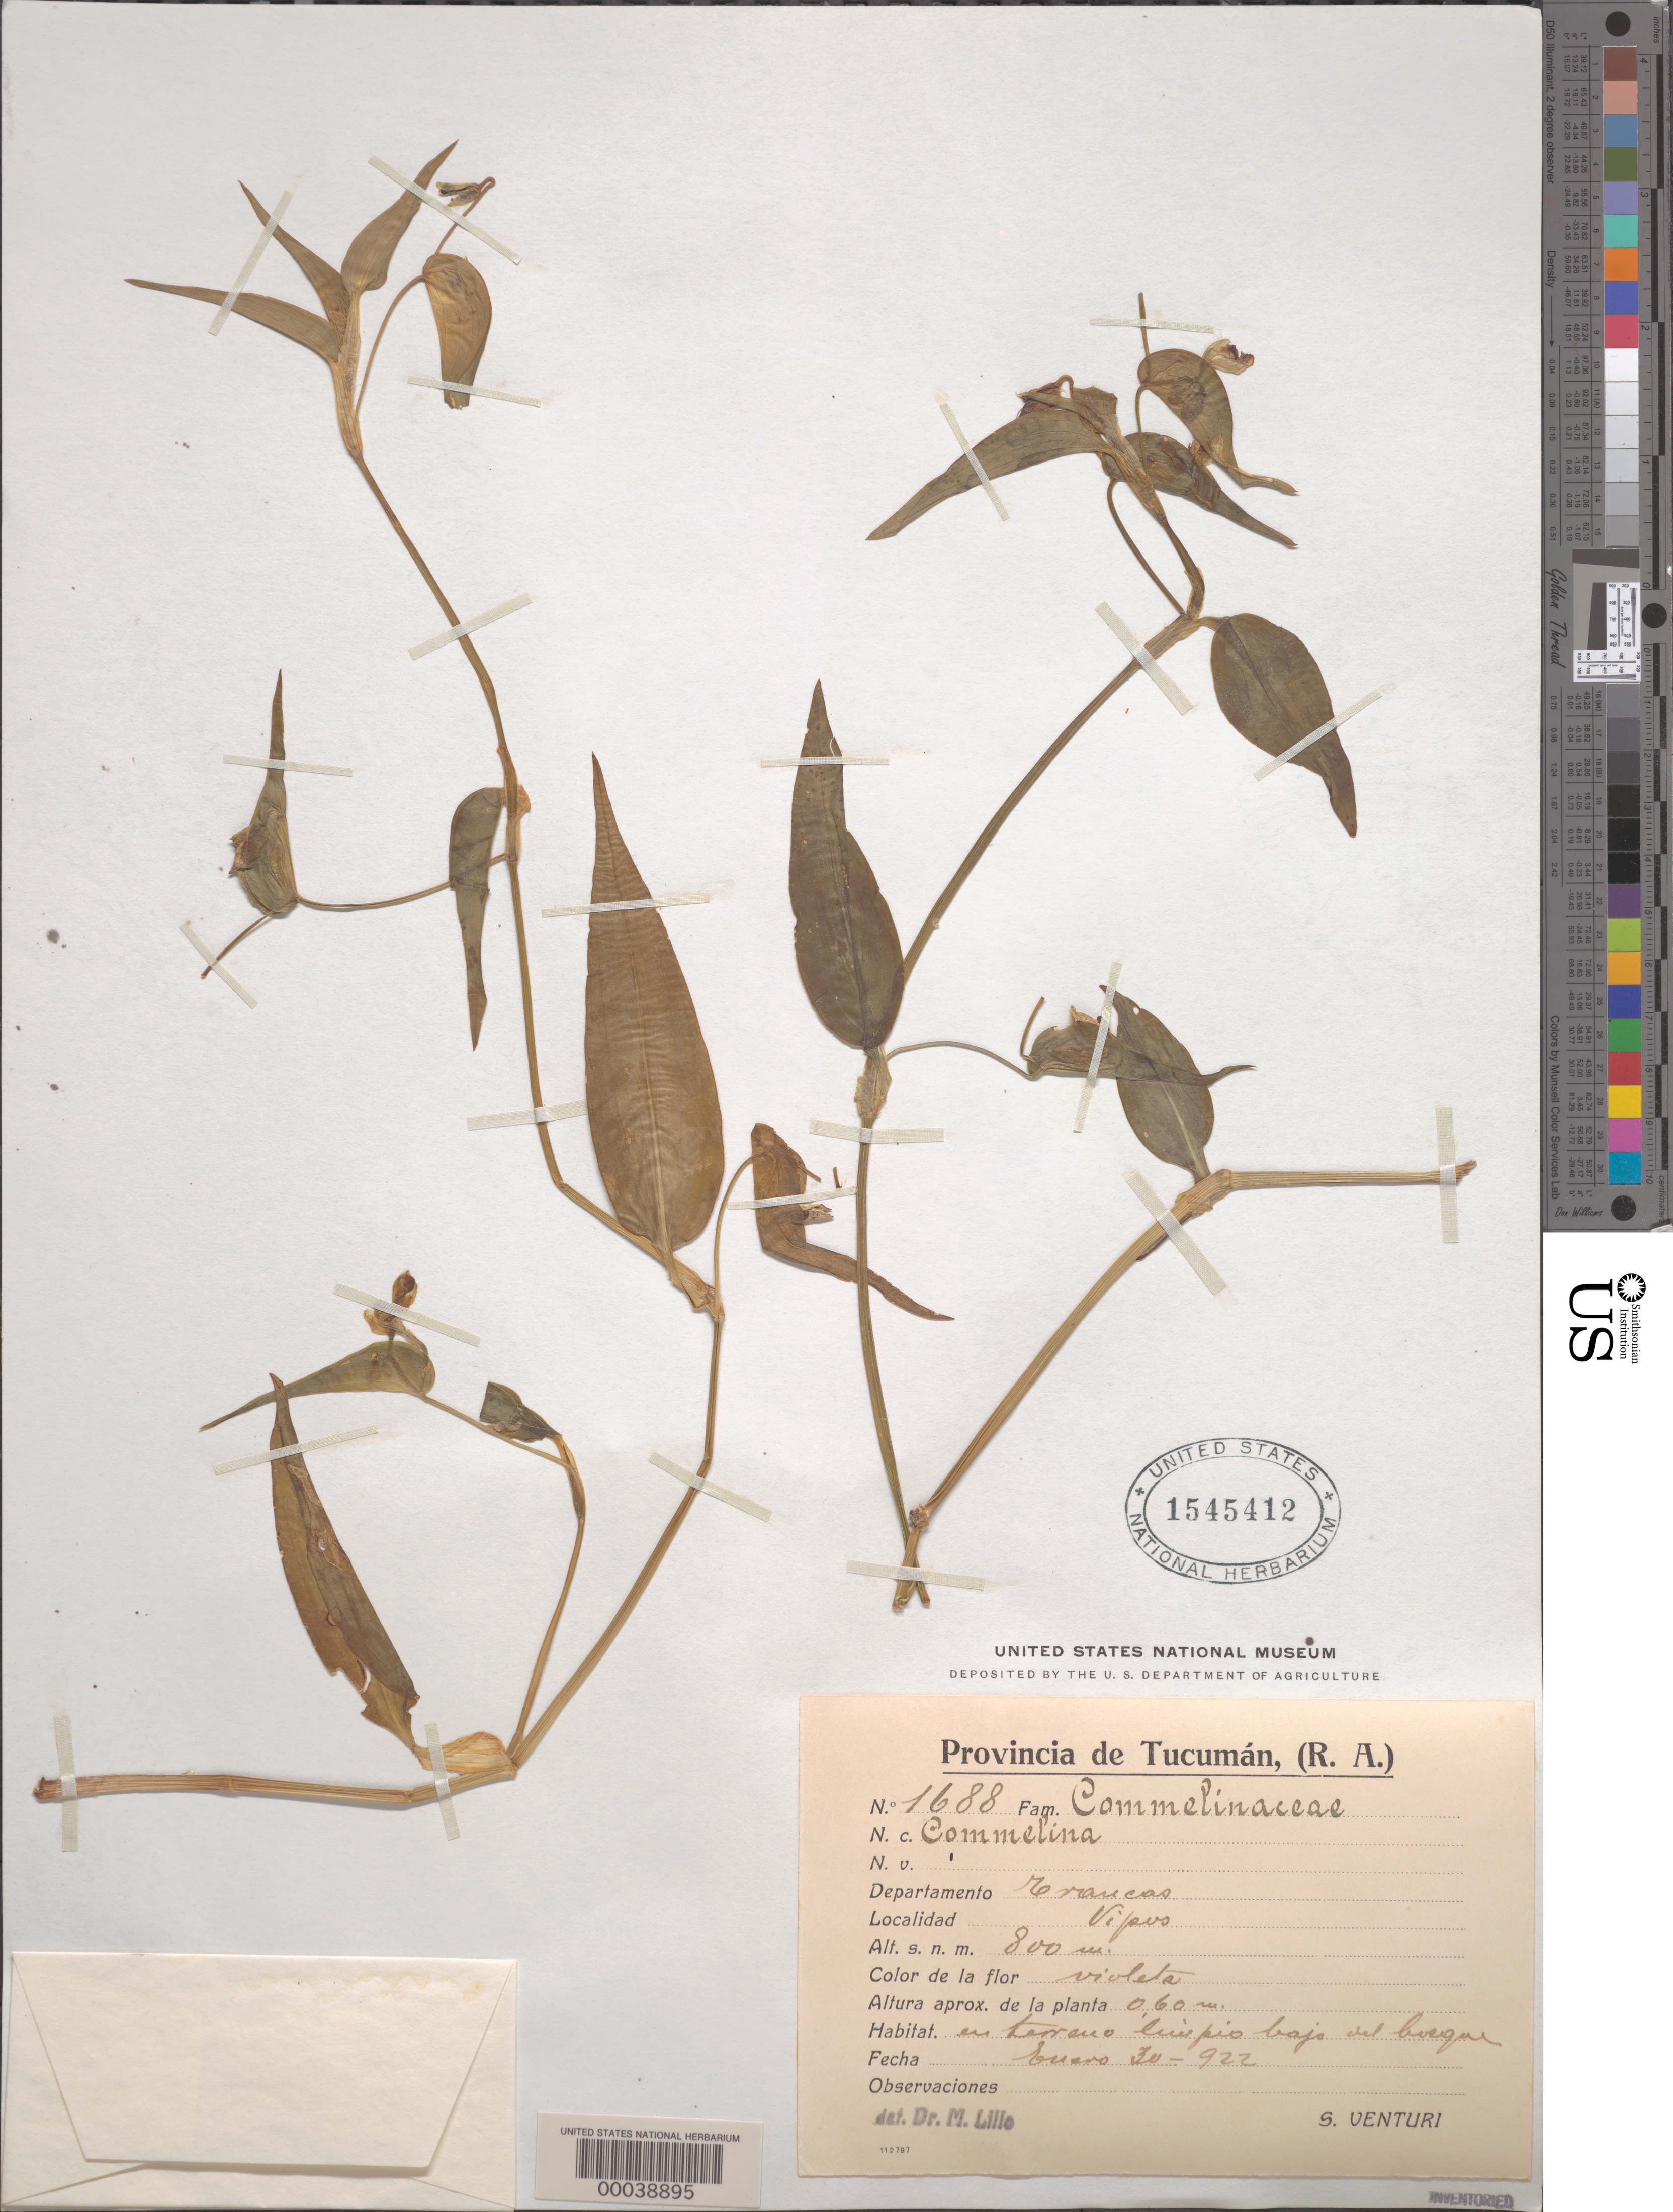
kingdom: Plantae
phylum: Tracheophyta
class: Liliopsida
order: Commelinales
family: Commelinaceae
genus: Commelina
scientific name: Commelina quitensis var. mandonii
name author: C.B. Clarke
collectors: S. Venturi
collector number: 1688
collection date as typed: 30 Jan 1922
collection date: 1922-01-30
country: Argentina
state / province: Tucumán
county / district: Trancas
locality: Vipos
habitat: Woods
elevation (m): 800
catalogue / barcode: US 1545412